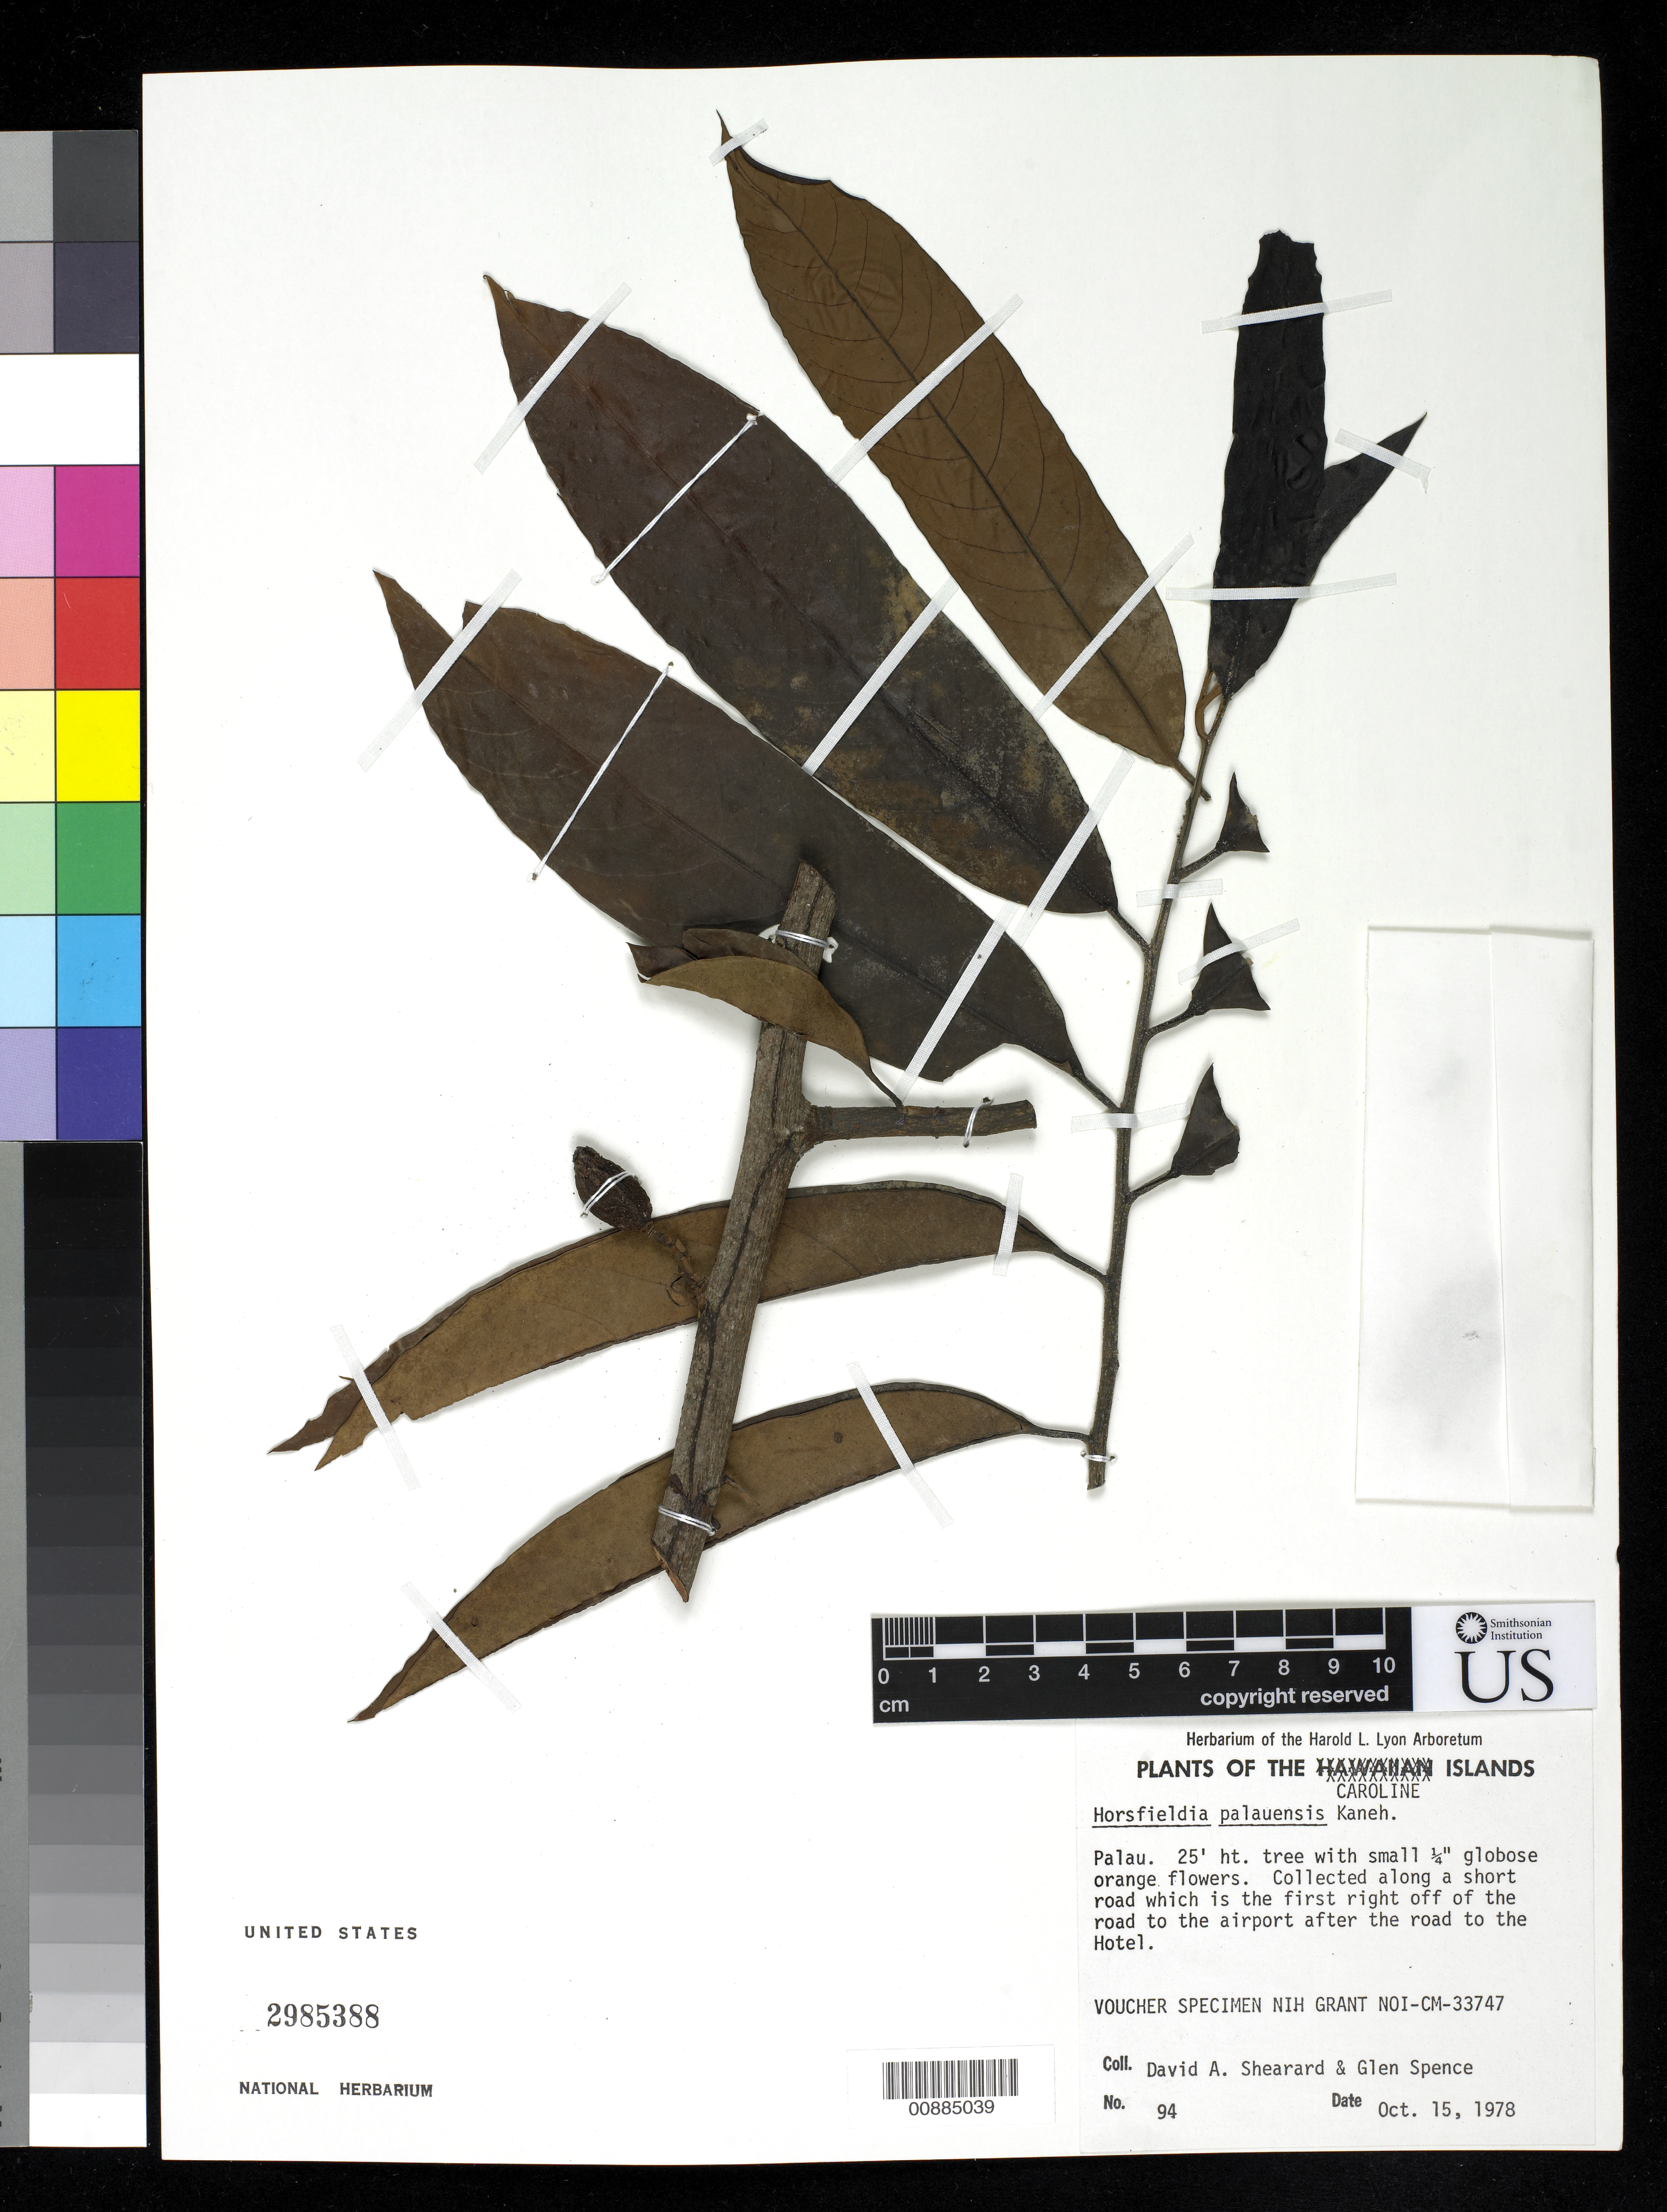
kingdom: Plantae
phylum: Tracheophyta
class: Magnoliopsida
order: Magnoliales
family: Myristicaceae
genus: Horsfieldia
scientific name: Horsfieldia palauensis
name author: Kaneh.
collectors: D. Shearard & G. Spence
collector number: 94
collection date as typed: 15 Oct 1978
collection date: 1978-10-15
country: Kiribati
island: Caroline Atoll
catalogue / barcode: US 2985388